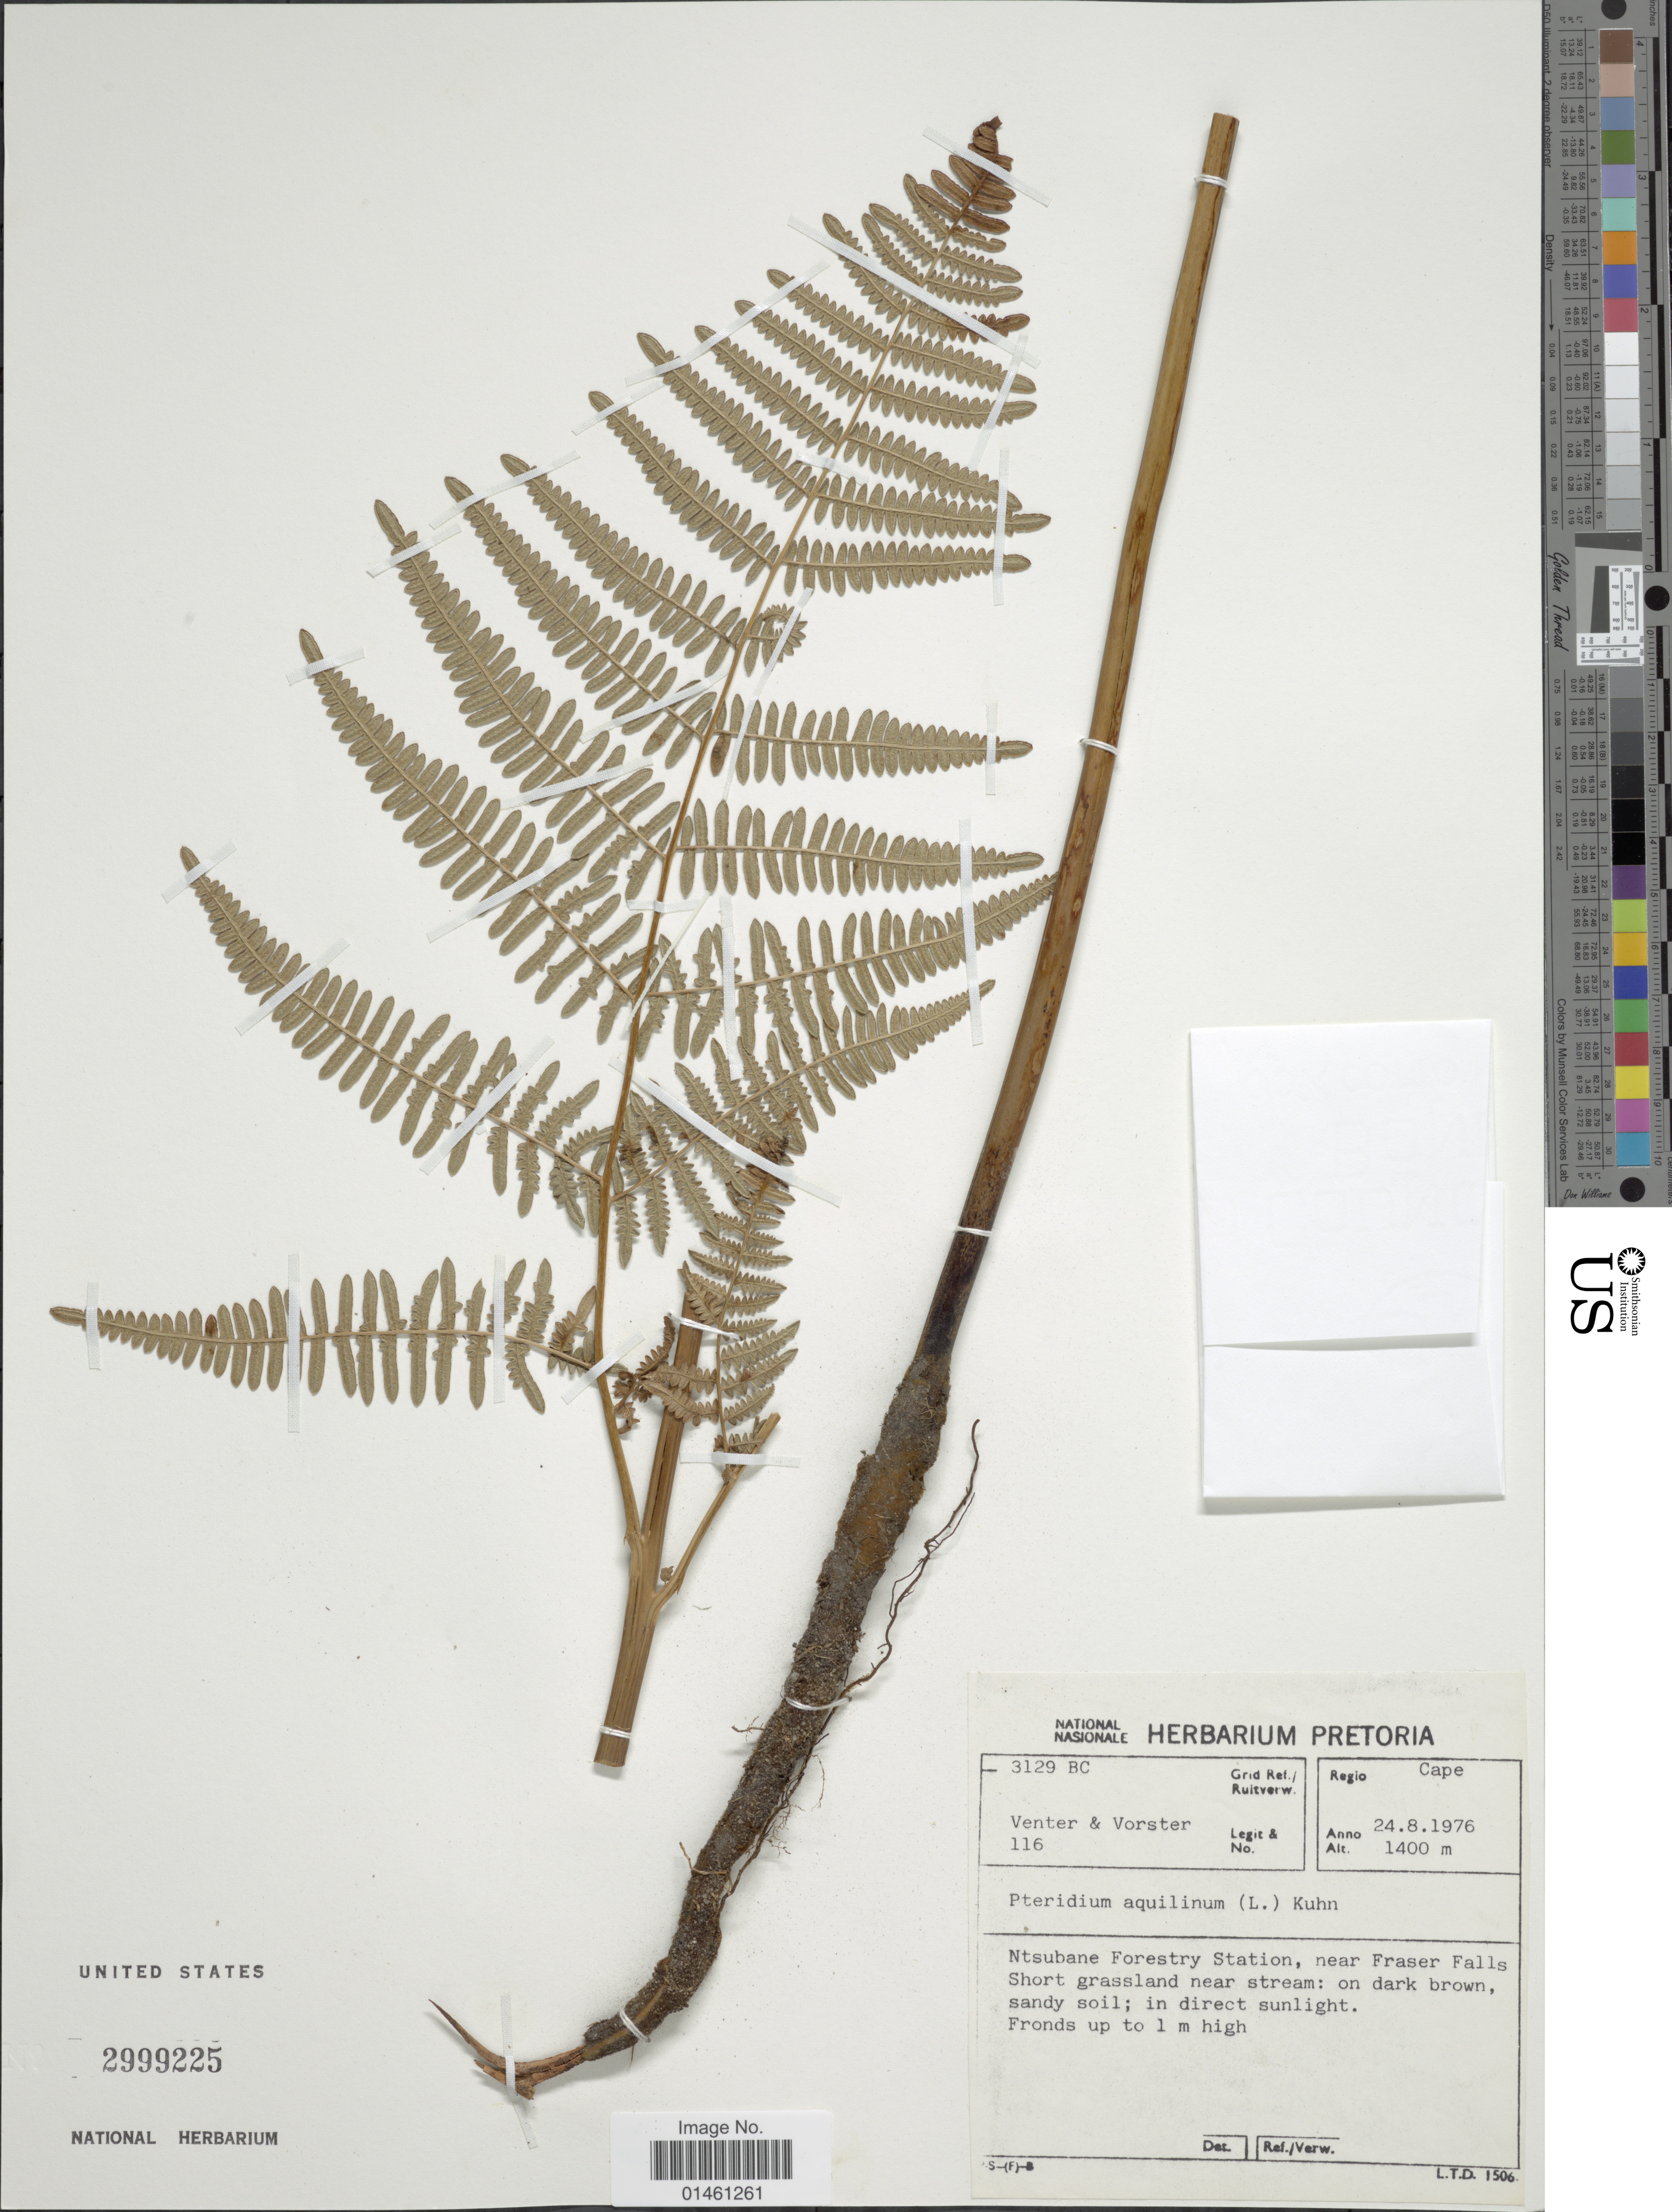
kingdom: Plantae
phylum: Tracheophyta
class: Polypodiopsida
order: Polypodiales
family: Dennstaedtiaceae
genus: Pteridium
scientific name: Pteridium aquilinum var. typicum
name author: R.M. Tryon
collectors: -. Venter & -. Vorster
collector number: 116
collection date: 1976-08-24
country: South Africa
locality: Regio Cape, Ntsubane Forestry Station, near Fraser Falls Short grassland near Stream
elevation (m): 1400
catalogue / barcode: US 2999225